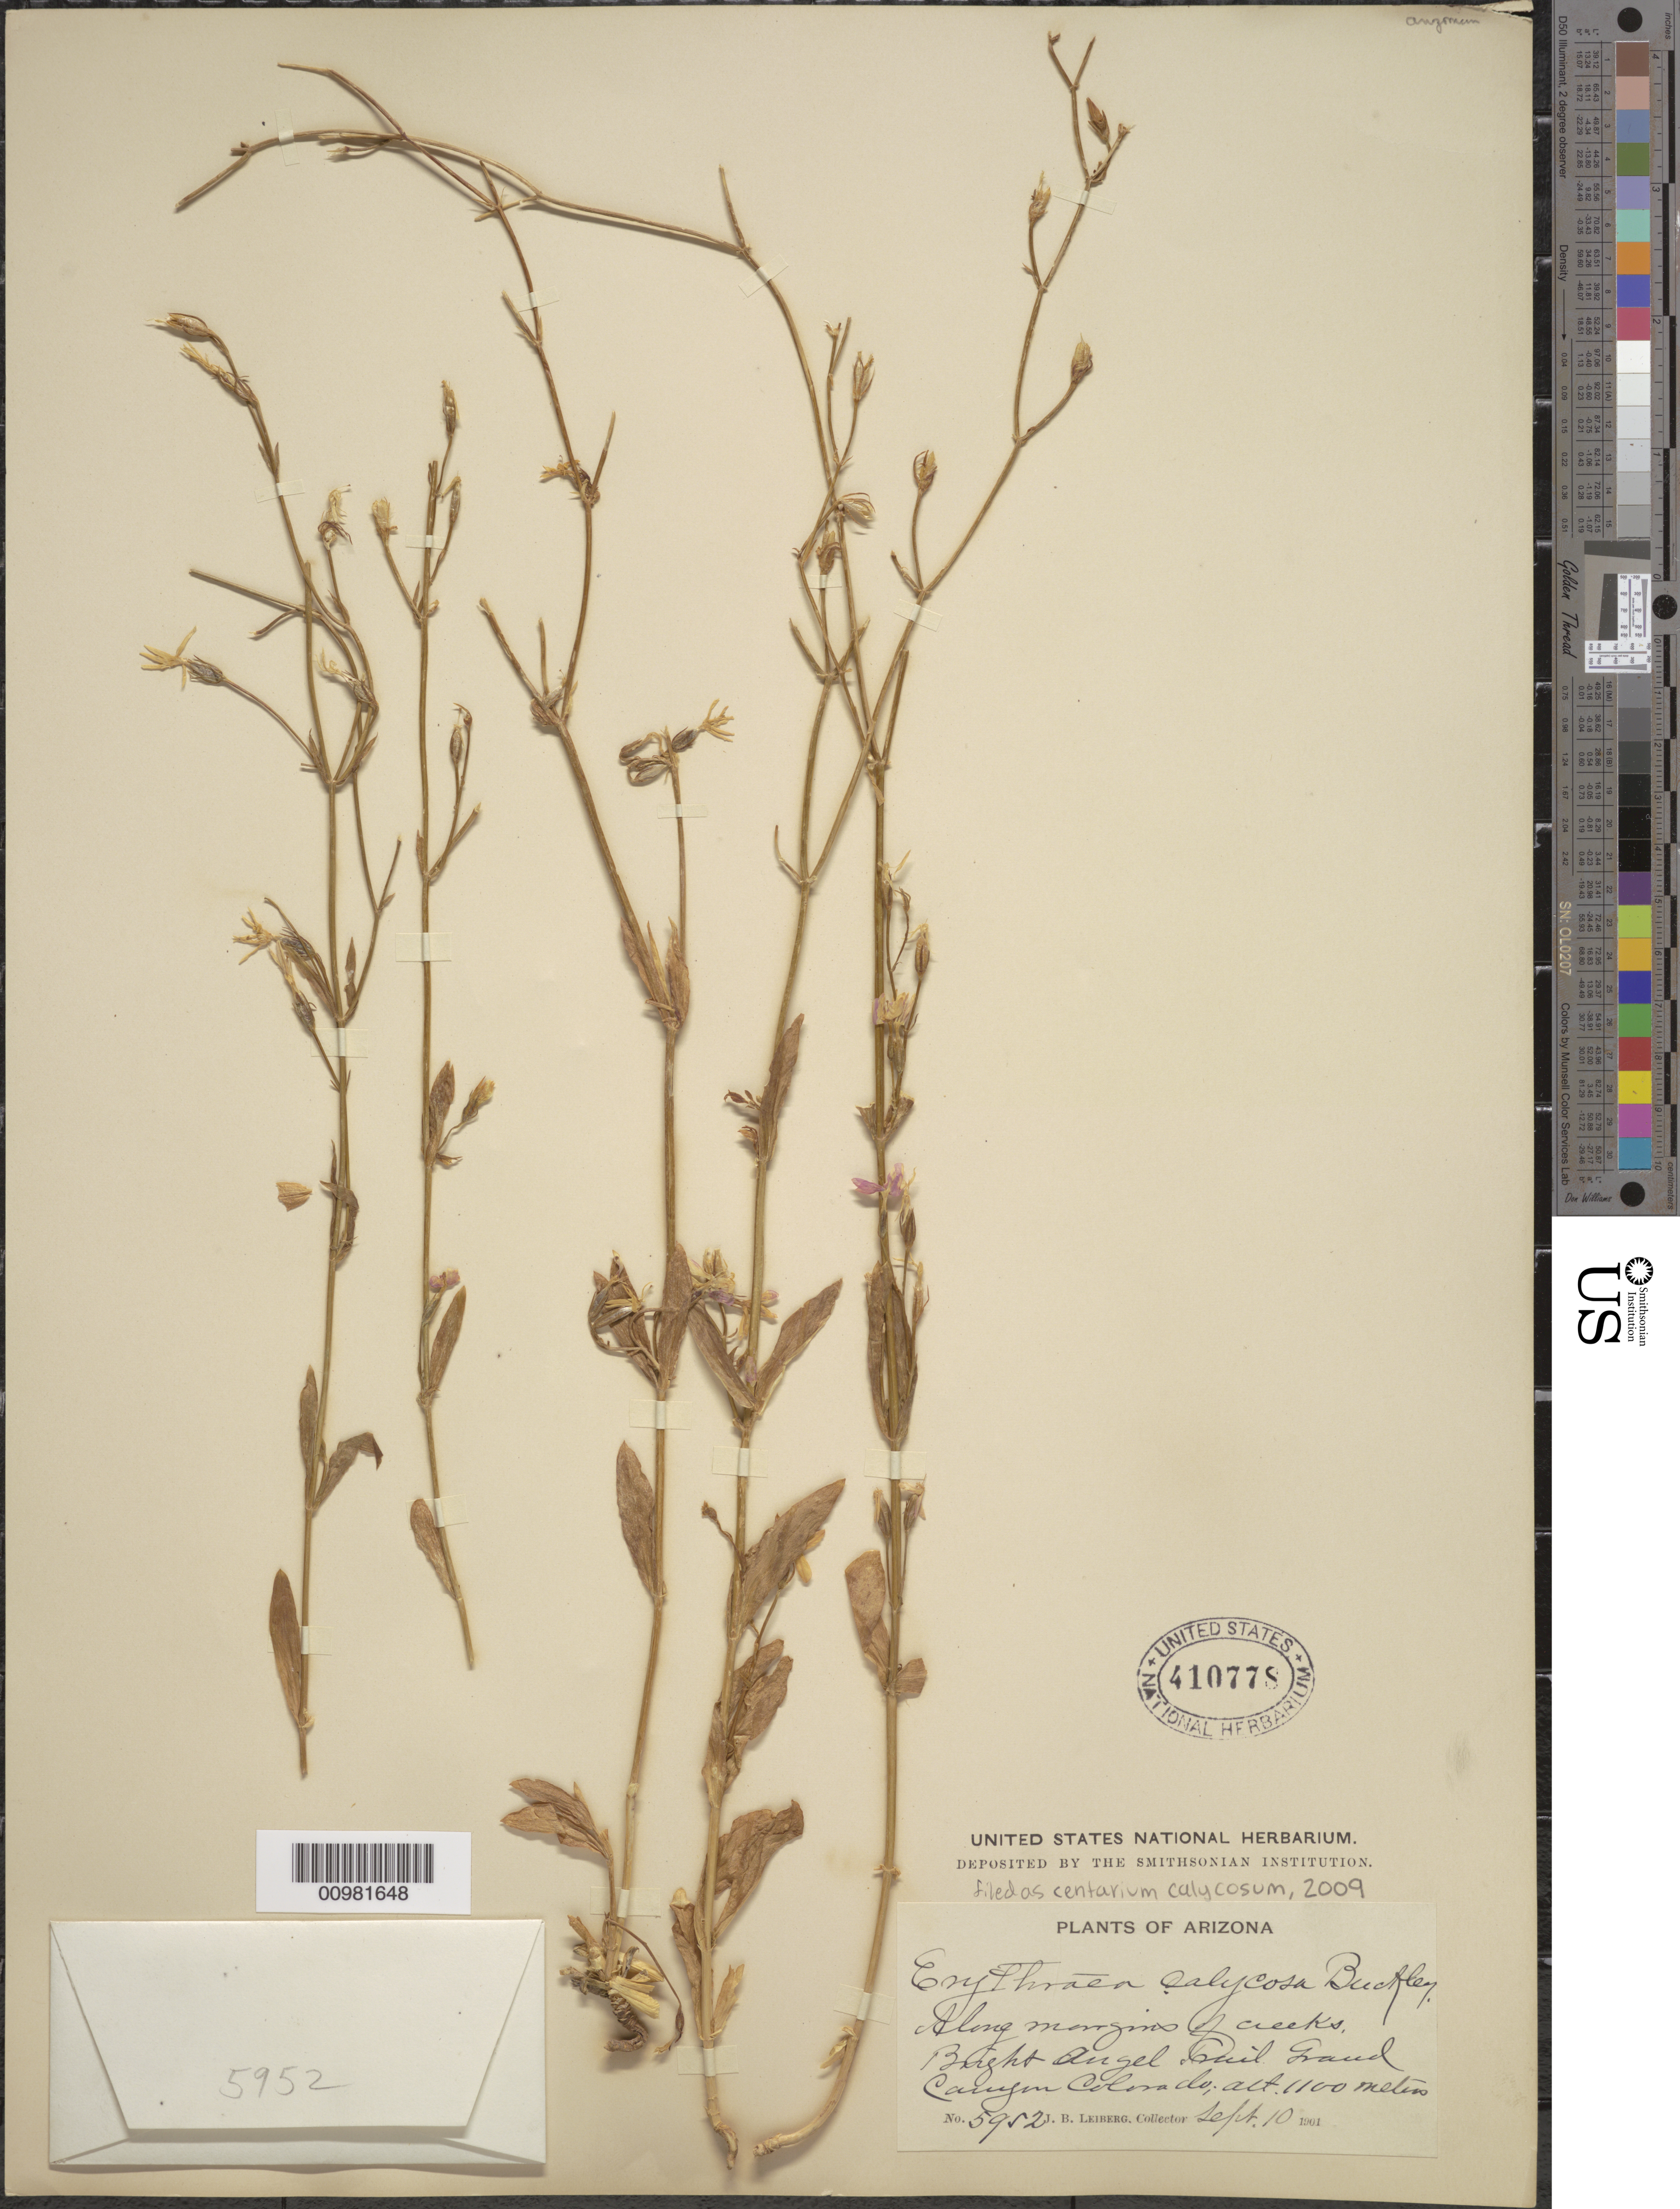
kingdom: Plantae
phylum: Tracheophyta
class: Magnoliopsida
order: Gentianales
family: Gentianaceae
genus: Centaurium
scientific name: Centaurium calycosum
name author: (Buckley) Buckley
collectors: J. Leiberg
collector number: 5972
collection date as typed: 10 Sep 1901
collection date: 1901-09-10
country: United States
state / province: Arizona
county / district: Mohave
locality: Grand Canyon; Bright Angel Trail; along margins of creeks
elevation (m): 1100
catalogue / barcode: US 410778